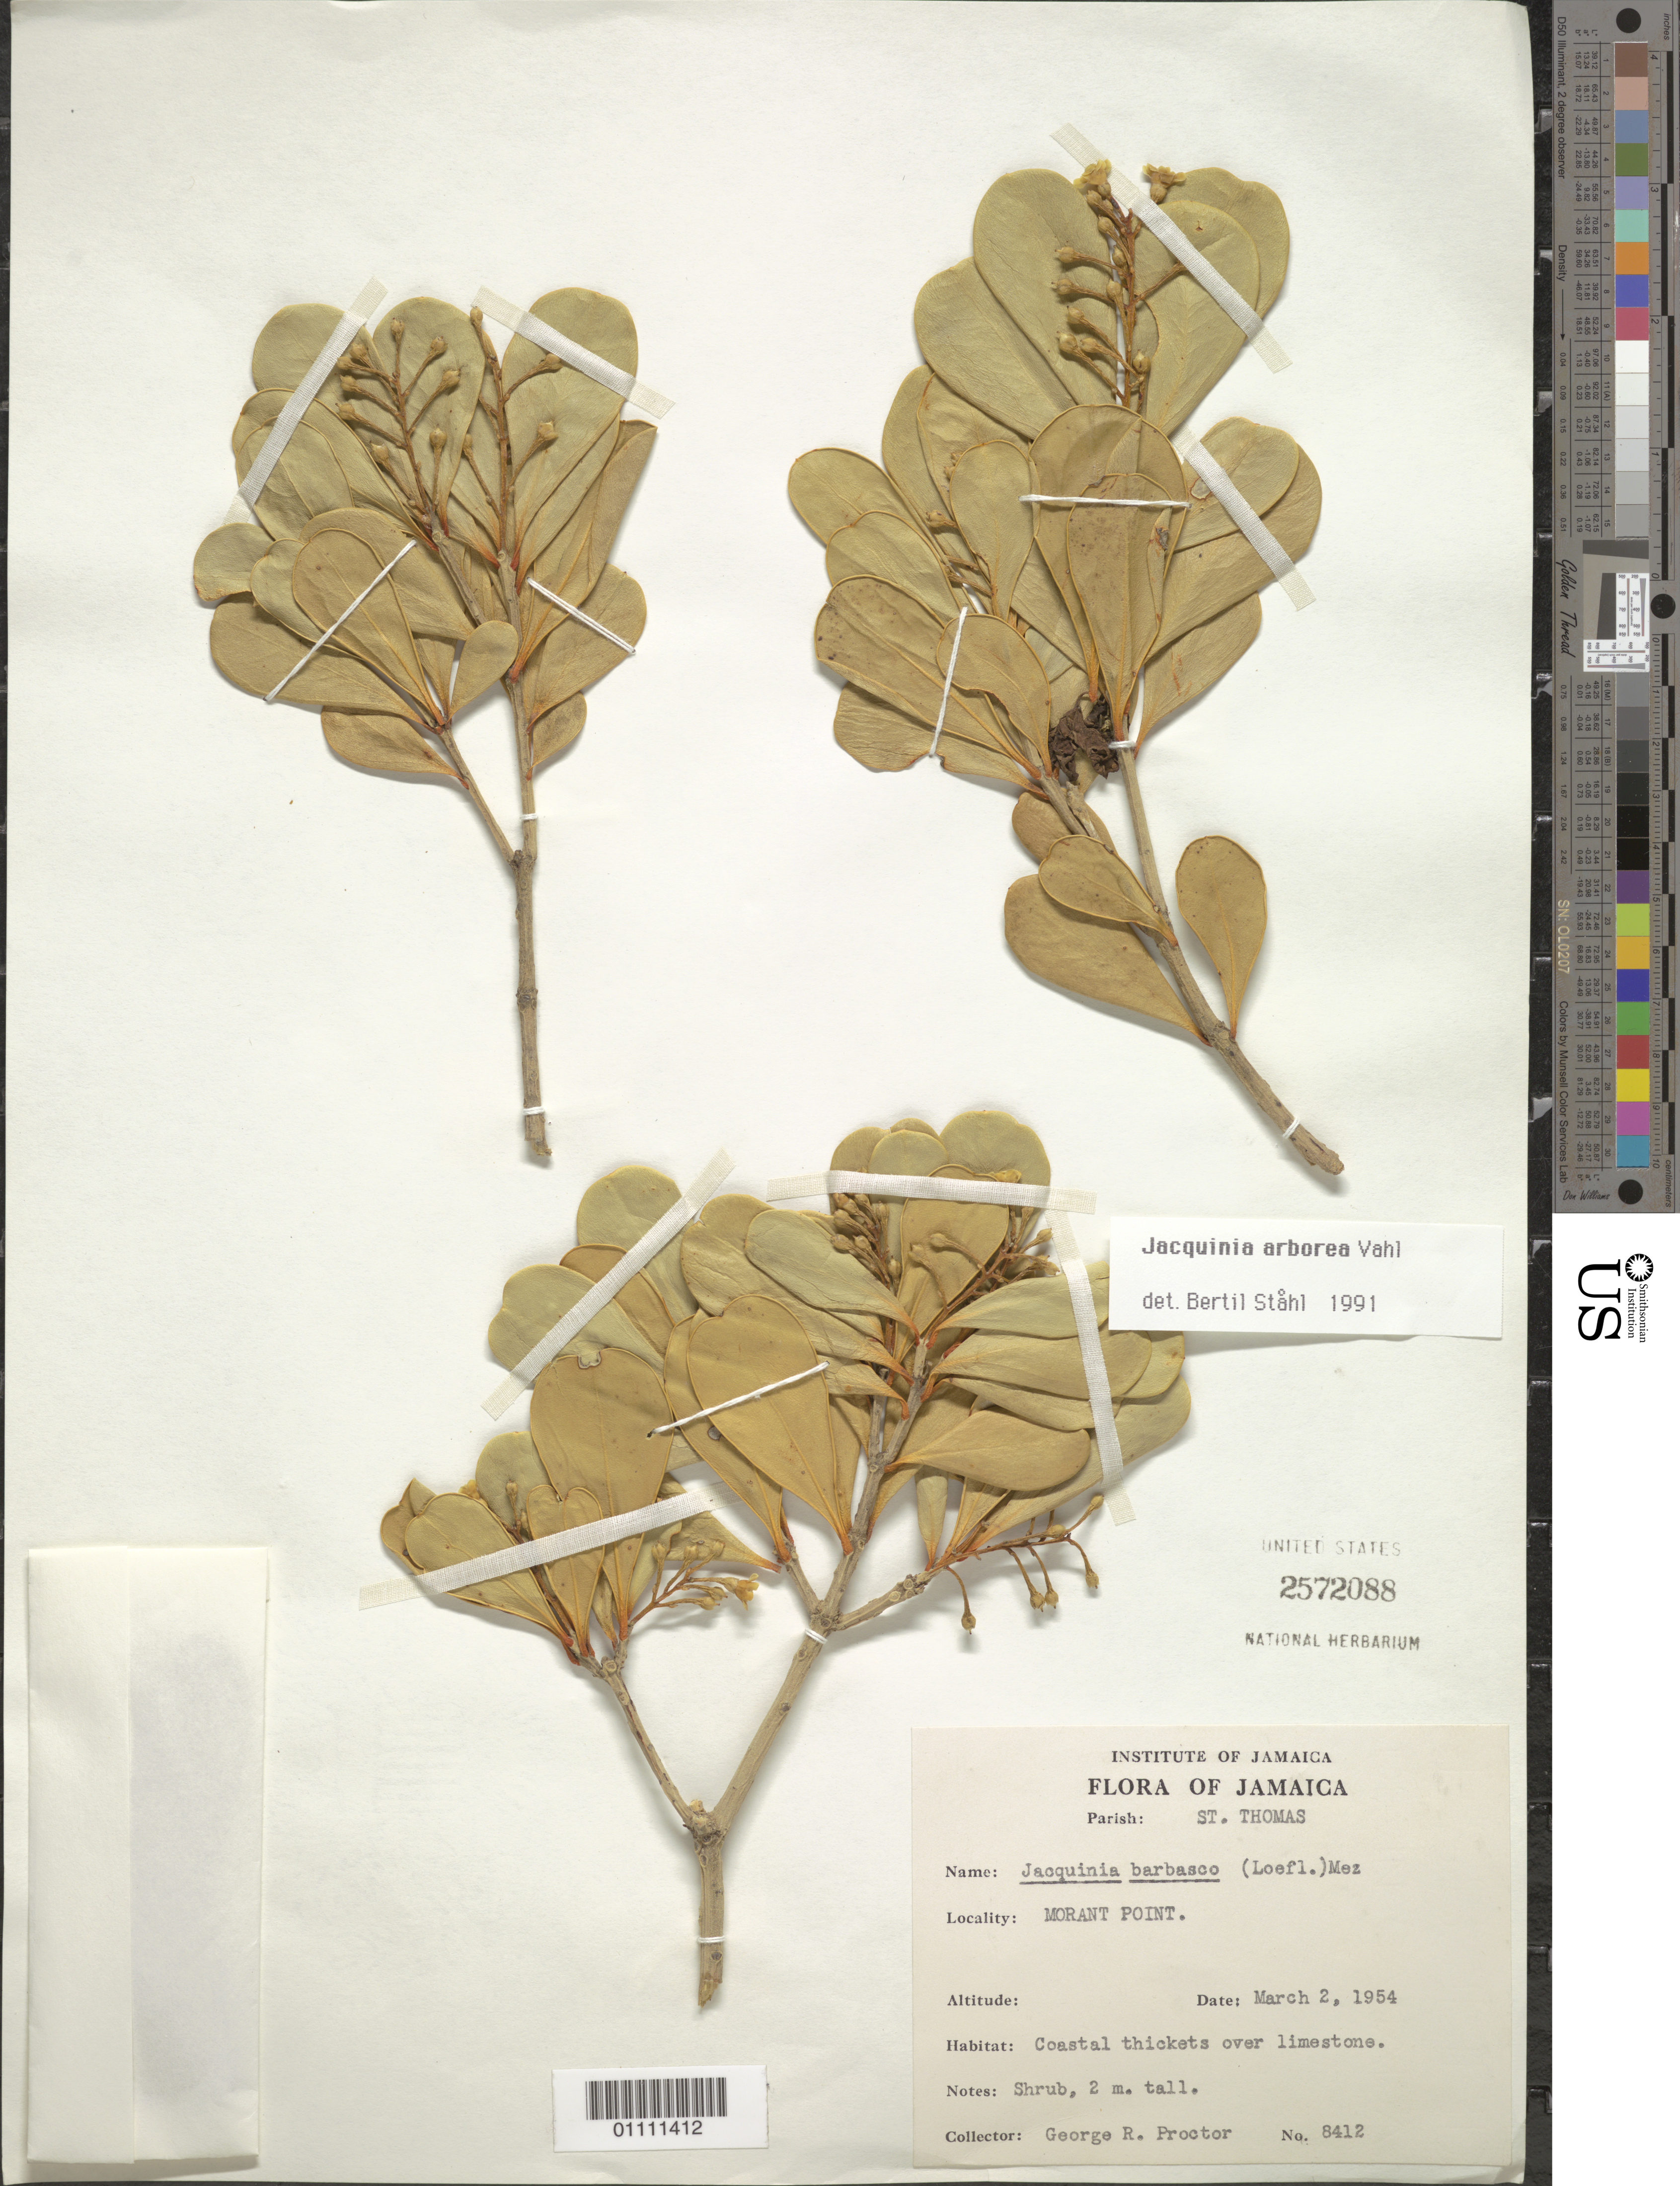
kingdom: Plantae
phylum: Tracheophyta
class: Magnoliopsida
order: Ericales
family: Primulaceae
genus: Jacquinia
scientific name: Jacquinia arborea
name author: Vahl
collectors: G. R. Proctor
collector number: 8412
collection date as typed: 02 Mar 1954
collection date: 1954-03-02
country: Jamaica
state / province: Saint Thomas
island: Jamaica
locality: Morant Point. Coastal thickets over limestone.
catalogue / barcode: US 2572088